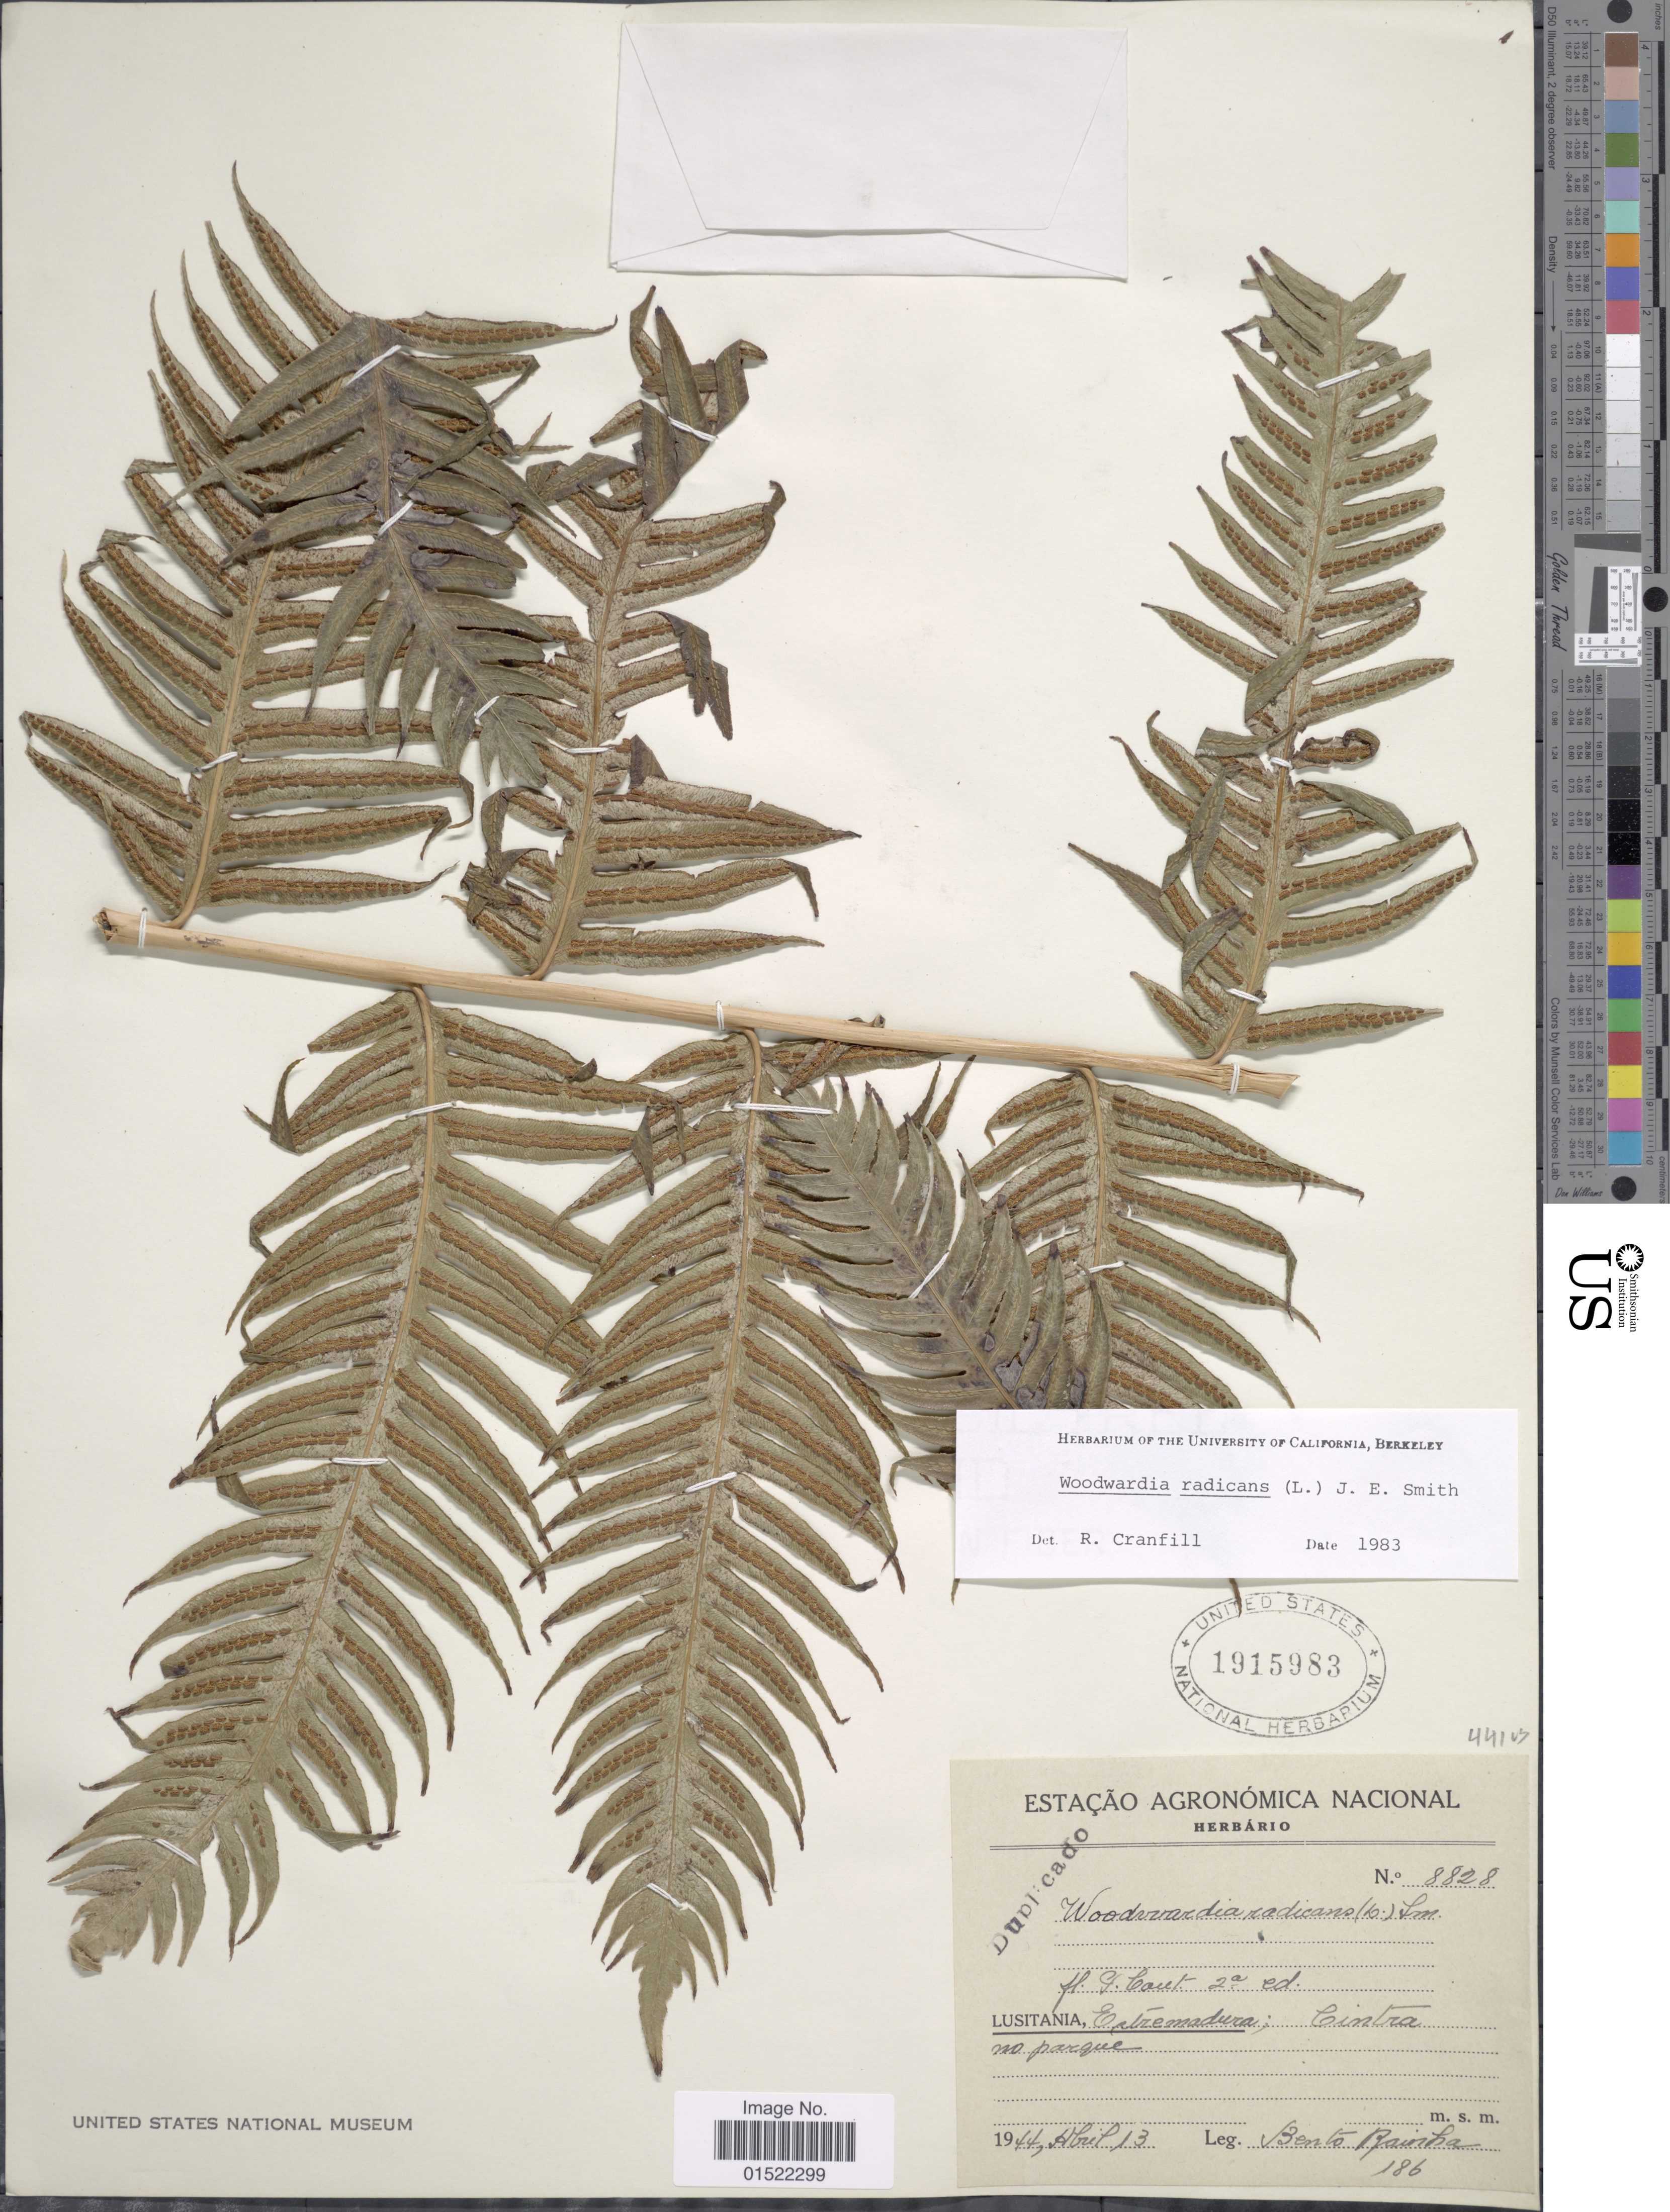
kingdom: Plantae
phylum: Tracheophyta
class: Polypodiopsida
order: Polypodiales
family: Blechnaceae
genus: Woodwardia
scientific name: Woodwardia radicans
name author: (L.) Sm.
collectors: B. Rainha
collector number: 8828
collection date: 1944-04-13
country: Portugal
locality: Lusitania, Estremadura, Cintra no parque [interpreted]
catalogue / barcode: US 1915983